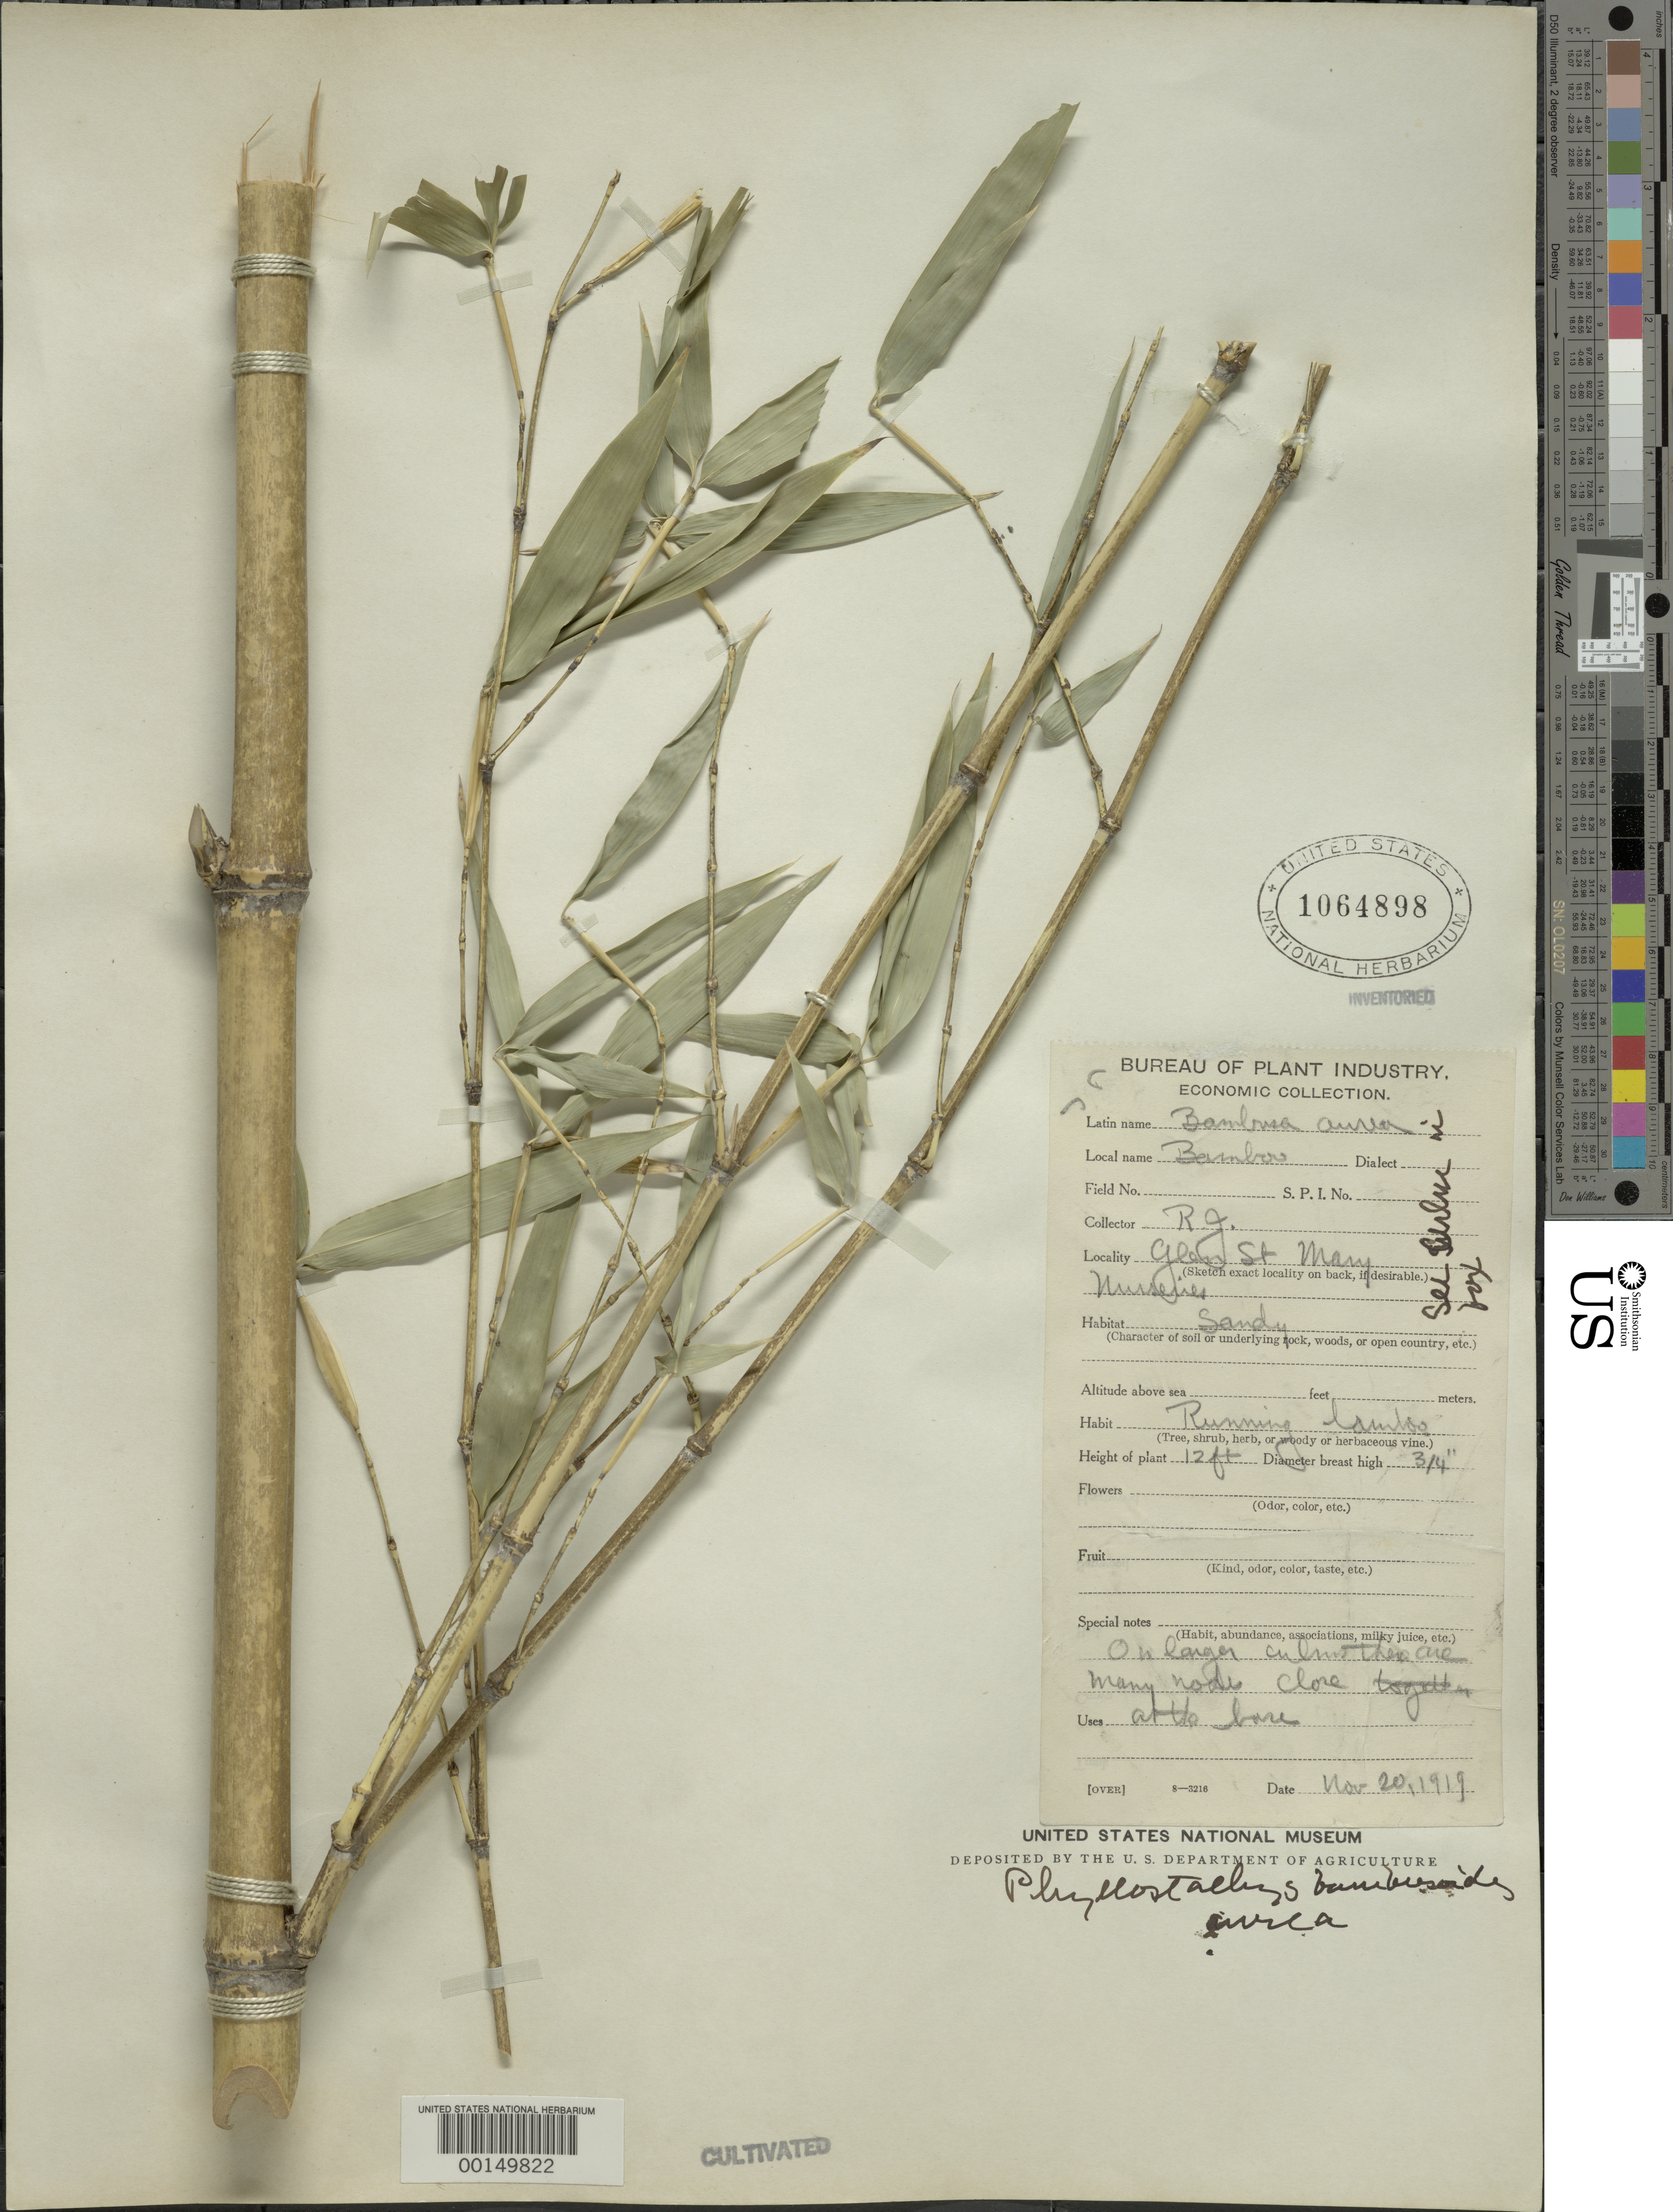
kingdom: Plantae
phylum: Tracheophyta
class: Liliopsida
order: Poales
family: Poaceae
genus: Phyllostachys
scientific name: Phyllostachys aurea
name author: Rivière & C. Rivière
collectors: R. J.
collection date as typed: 20 Nov 1919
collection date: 1919-11-20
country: United States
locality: Glen st. mary nurseries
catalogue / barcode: US 1064898